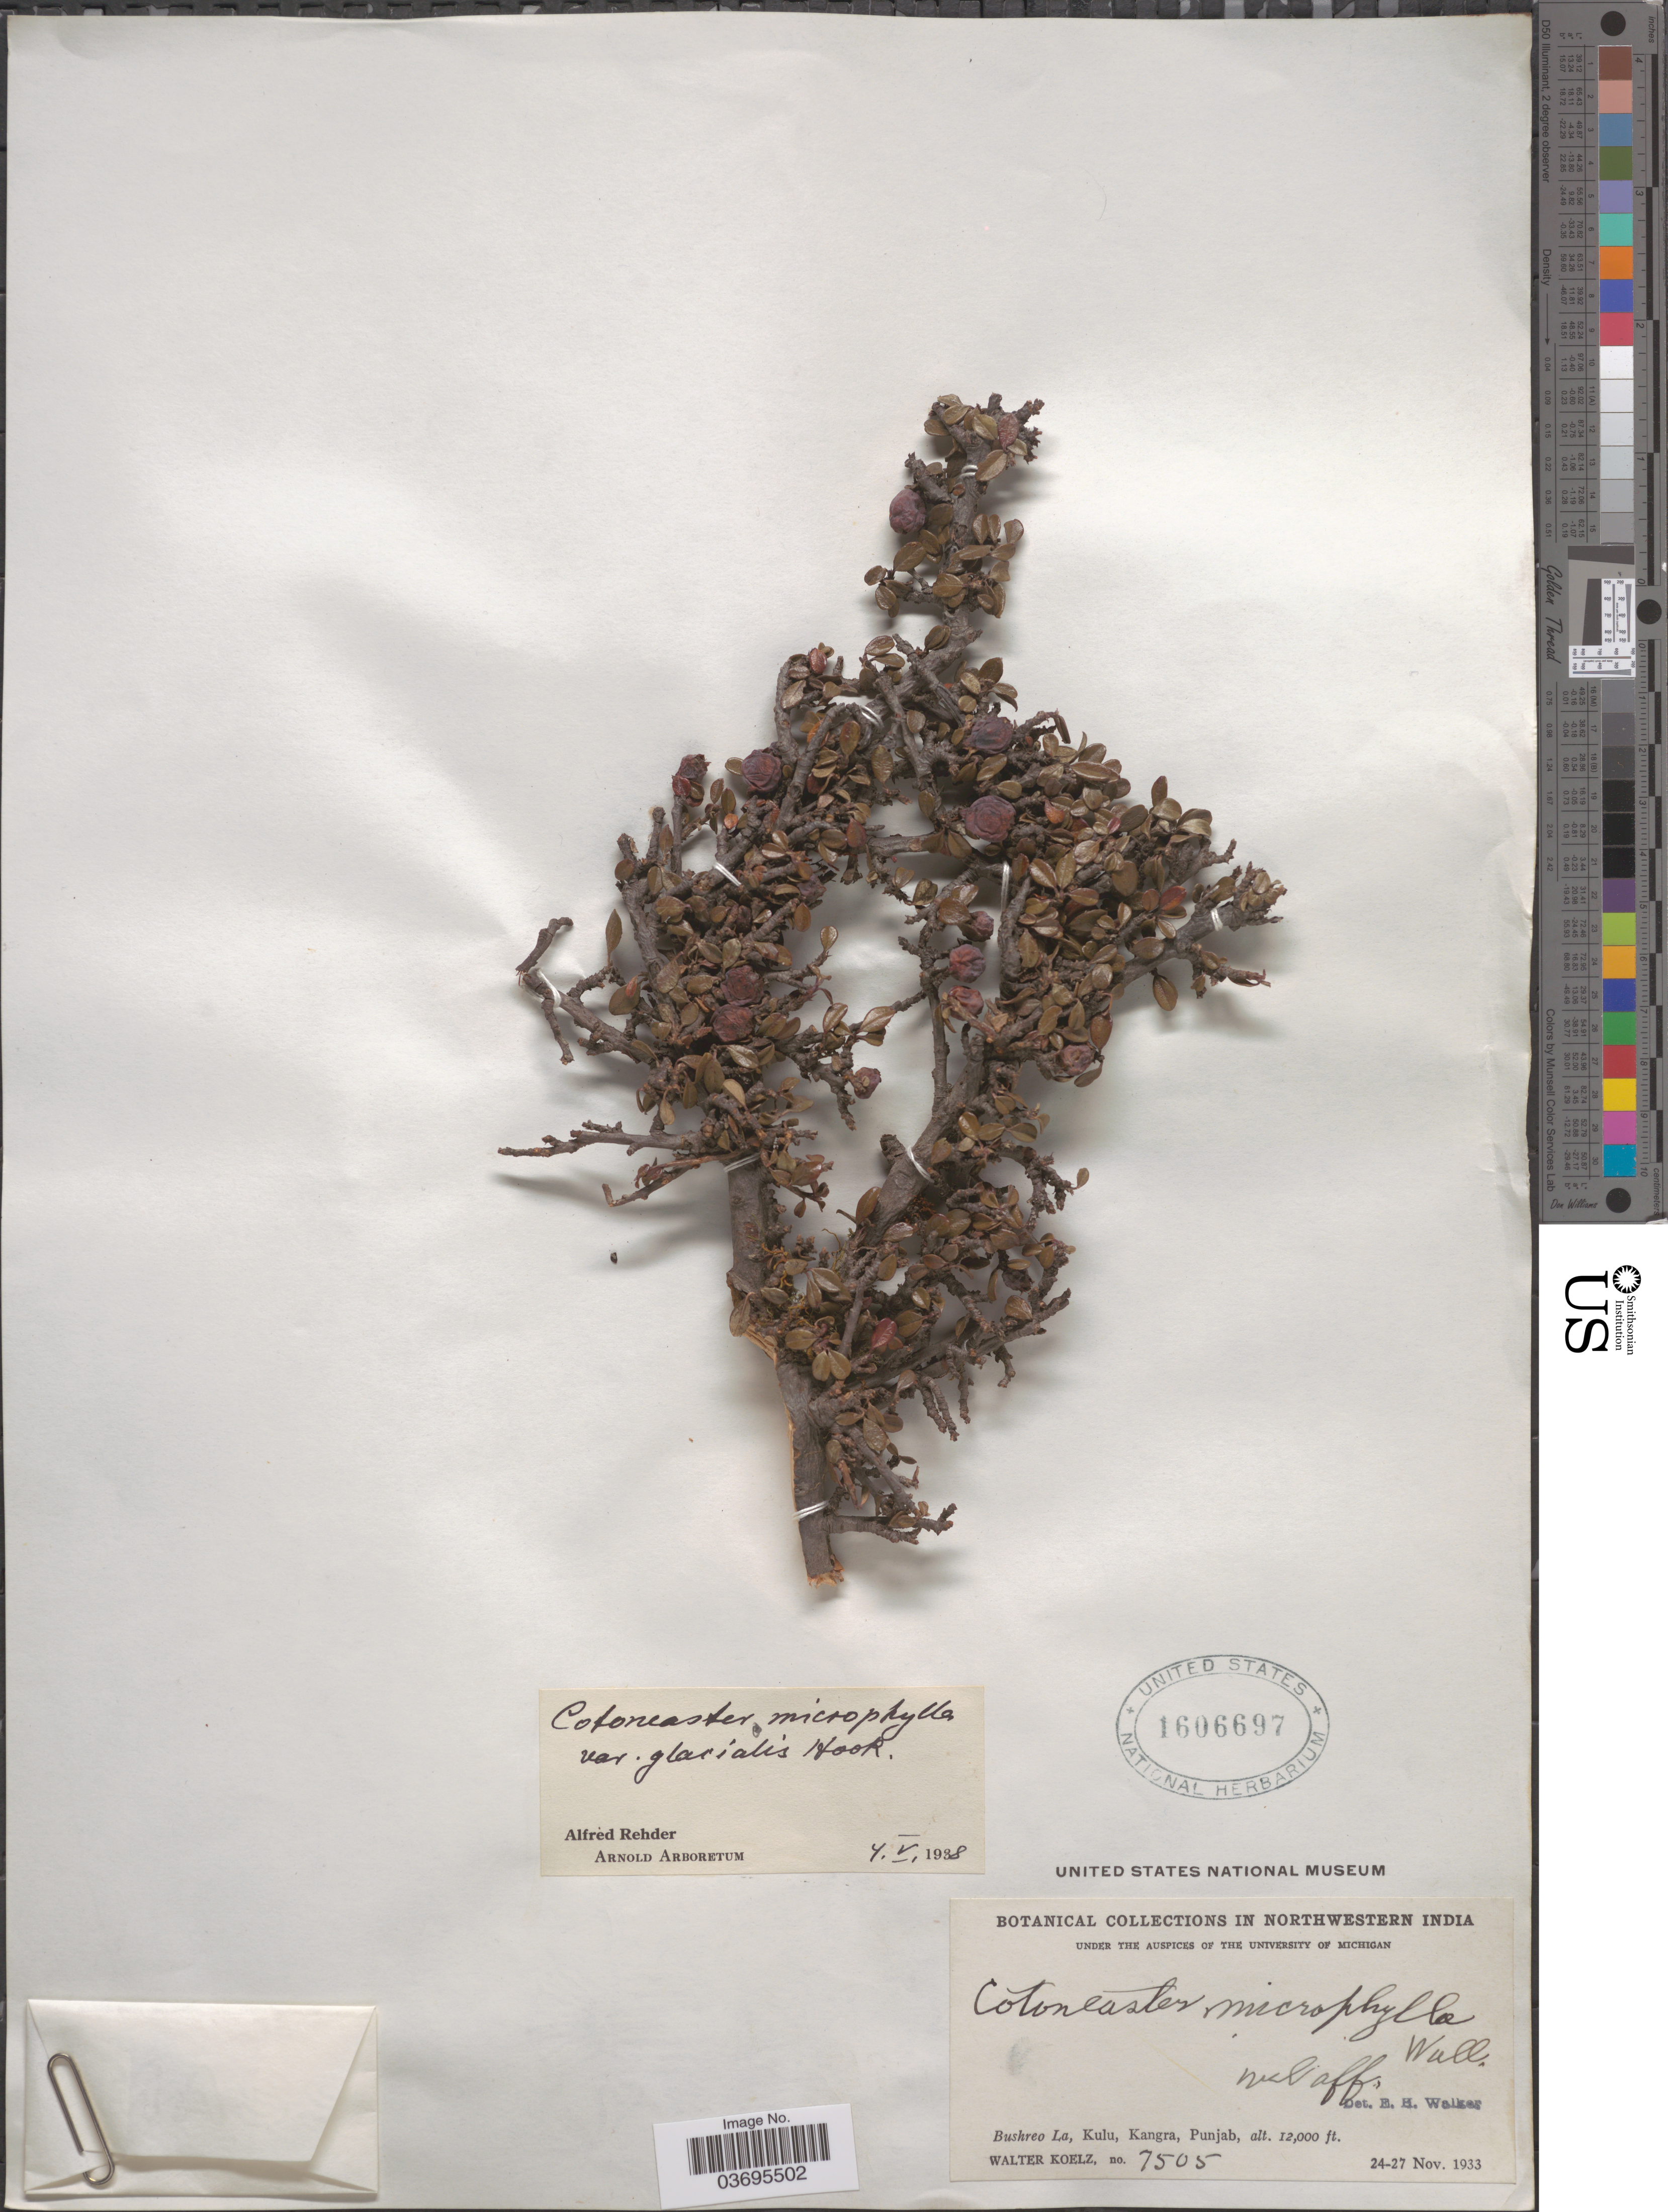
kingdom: Plantae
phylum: Tracheophyta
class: Magnoliopsida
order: Rosales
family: Rosaceae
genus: Cotoneaster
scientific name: Cotoneaster microphyllus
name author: Wall ex Lindl.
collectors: W. N. Koelz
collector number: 7505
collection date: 1933-11-24/1933-11-27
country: India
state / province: Punjab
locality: Northwestern India. Bushreo La, Kulu, Kangra.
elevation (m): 3658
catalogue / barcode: US 1606697